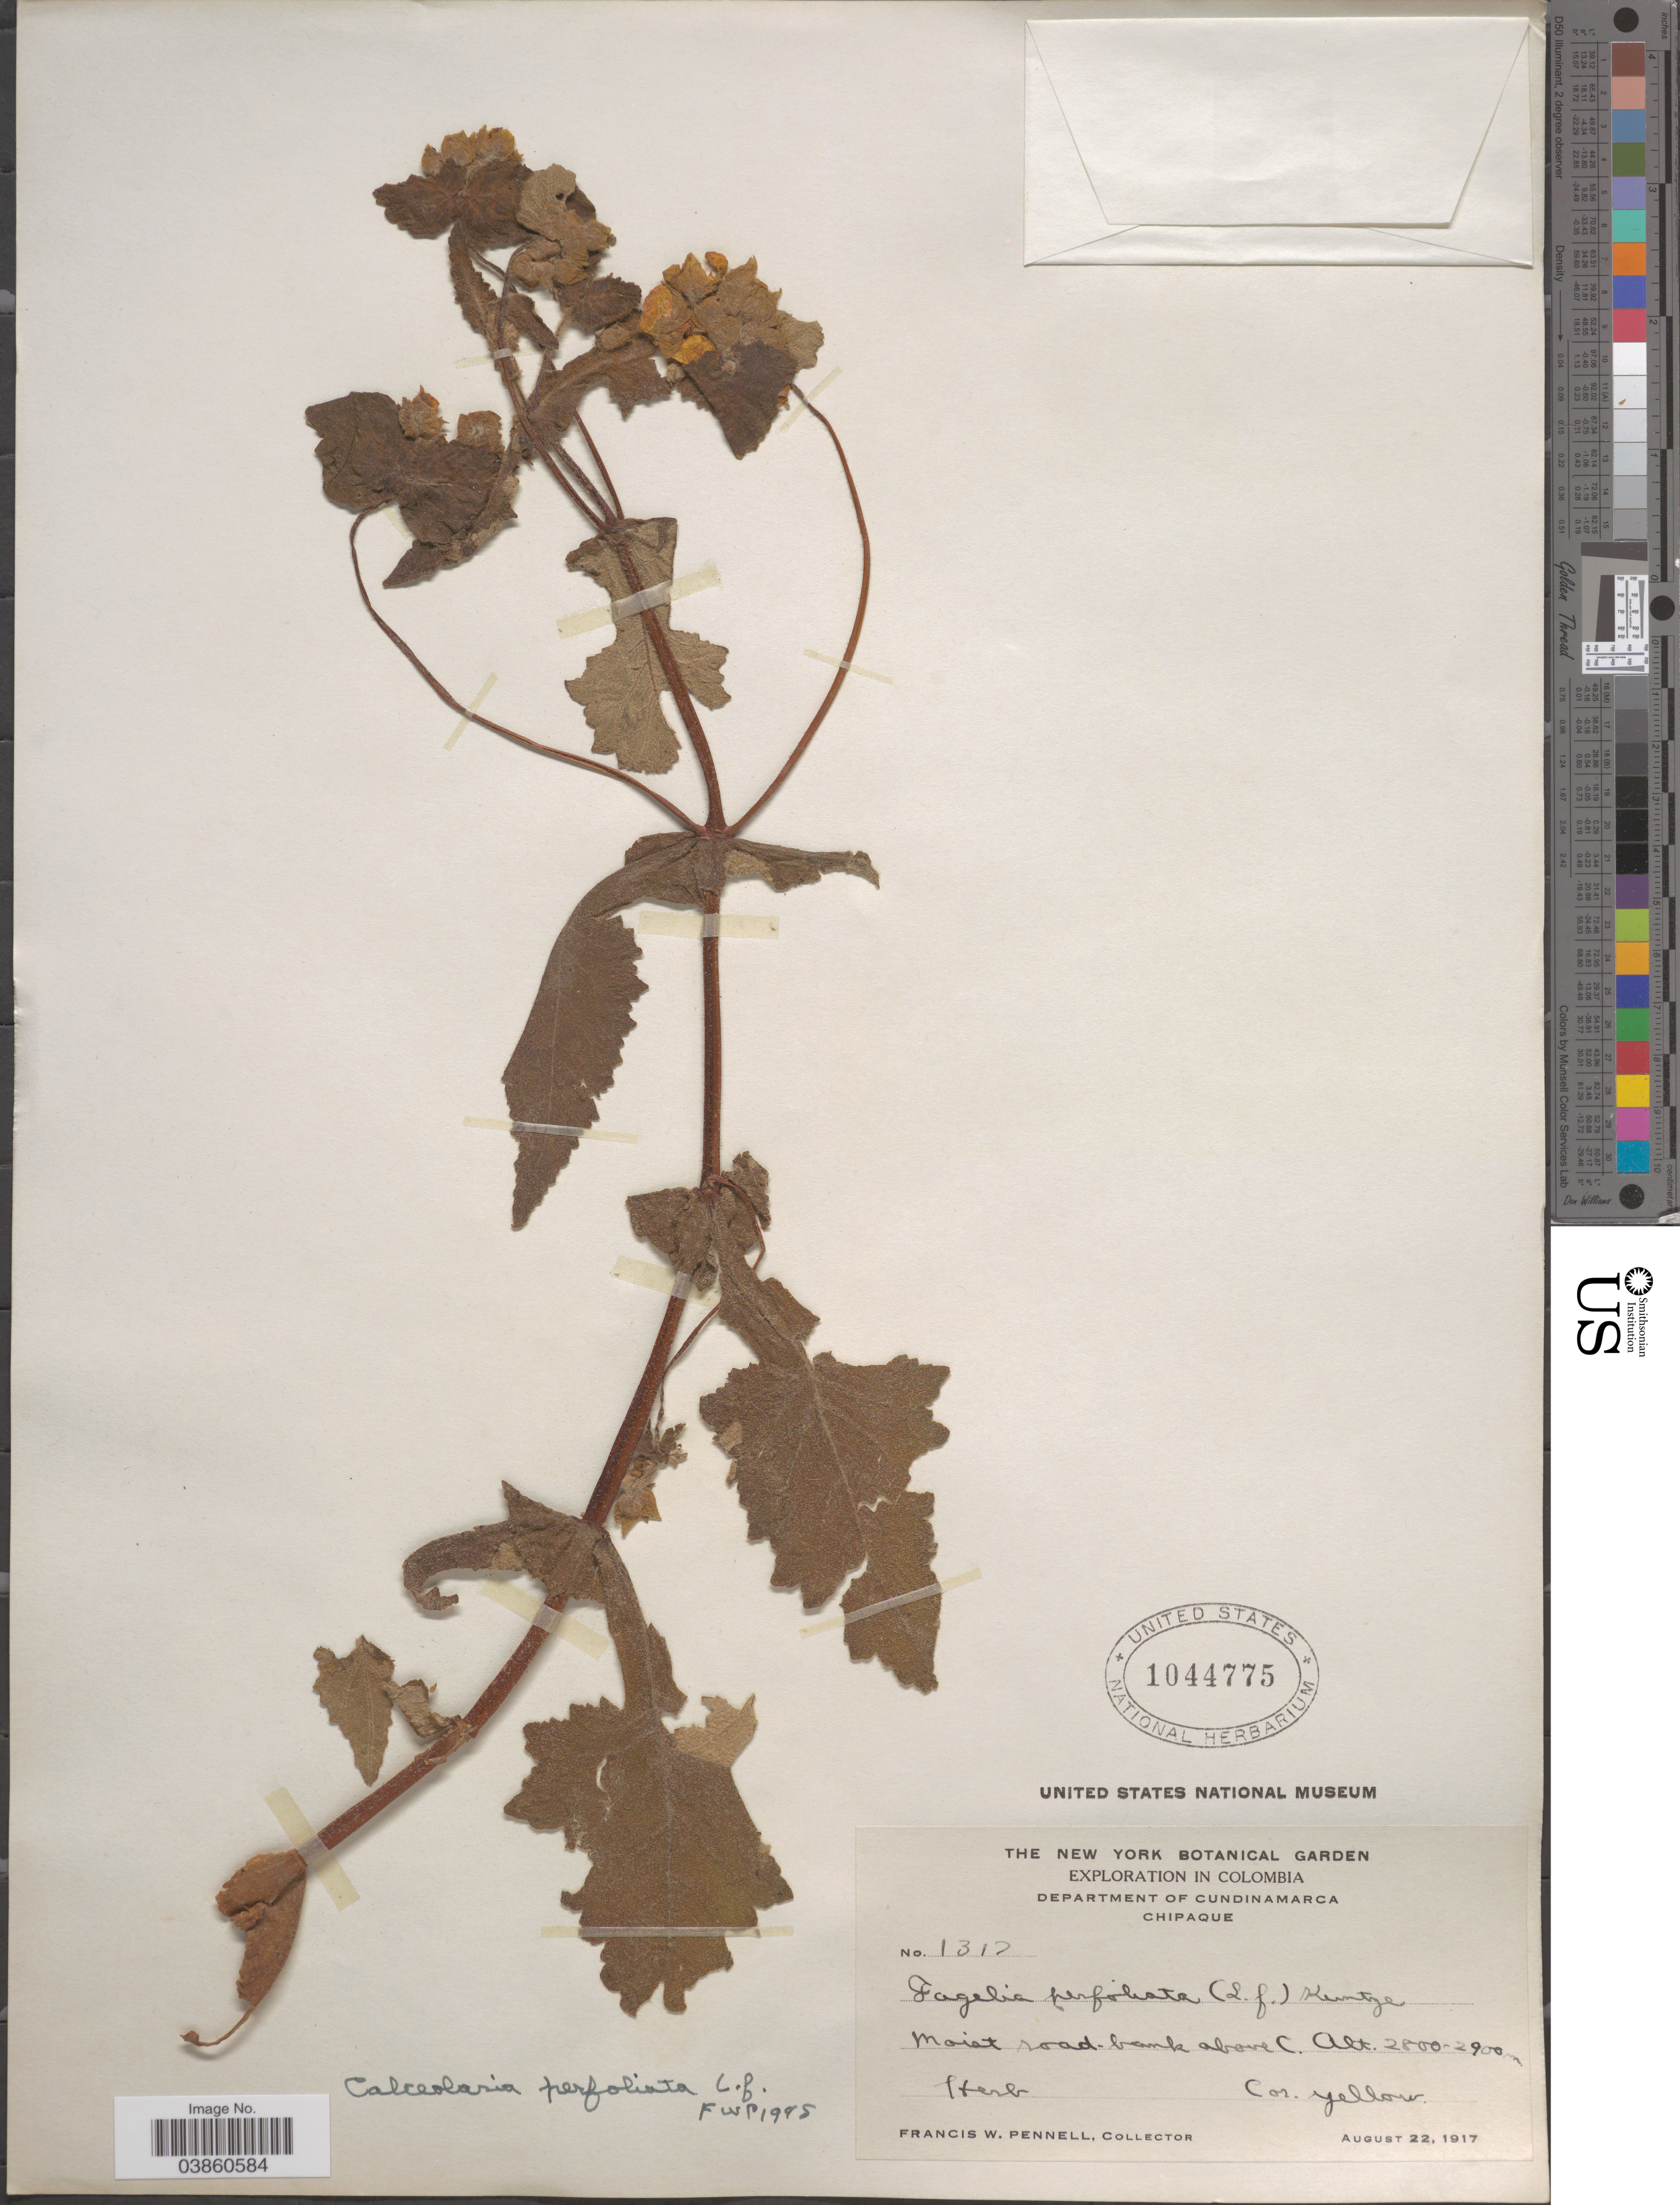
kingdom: Plantae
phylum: Tracheophyta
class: Magnoliopsida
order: Lamiales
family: Calceolariaceae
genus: Calceolaria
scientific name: Calceolaria perfoliata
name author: L. f.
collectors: F. W. Pennell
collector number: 1312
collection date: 1917-08-22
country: Colombia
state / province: Cundinamarca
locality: Department of Cundinamarca, Chipaque. Moist road-bank above C.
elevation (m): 2800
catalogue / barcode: US 1044775